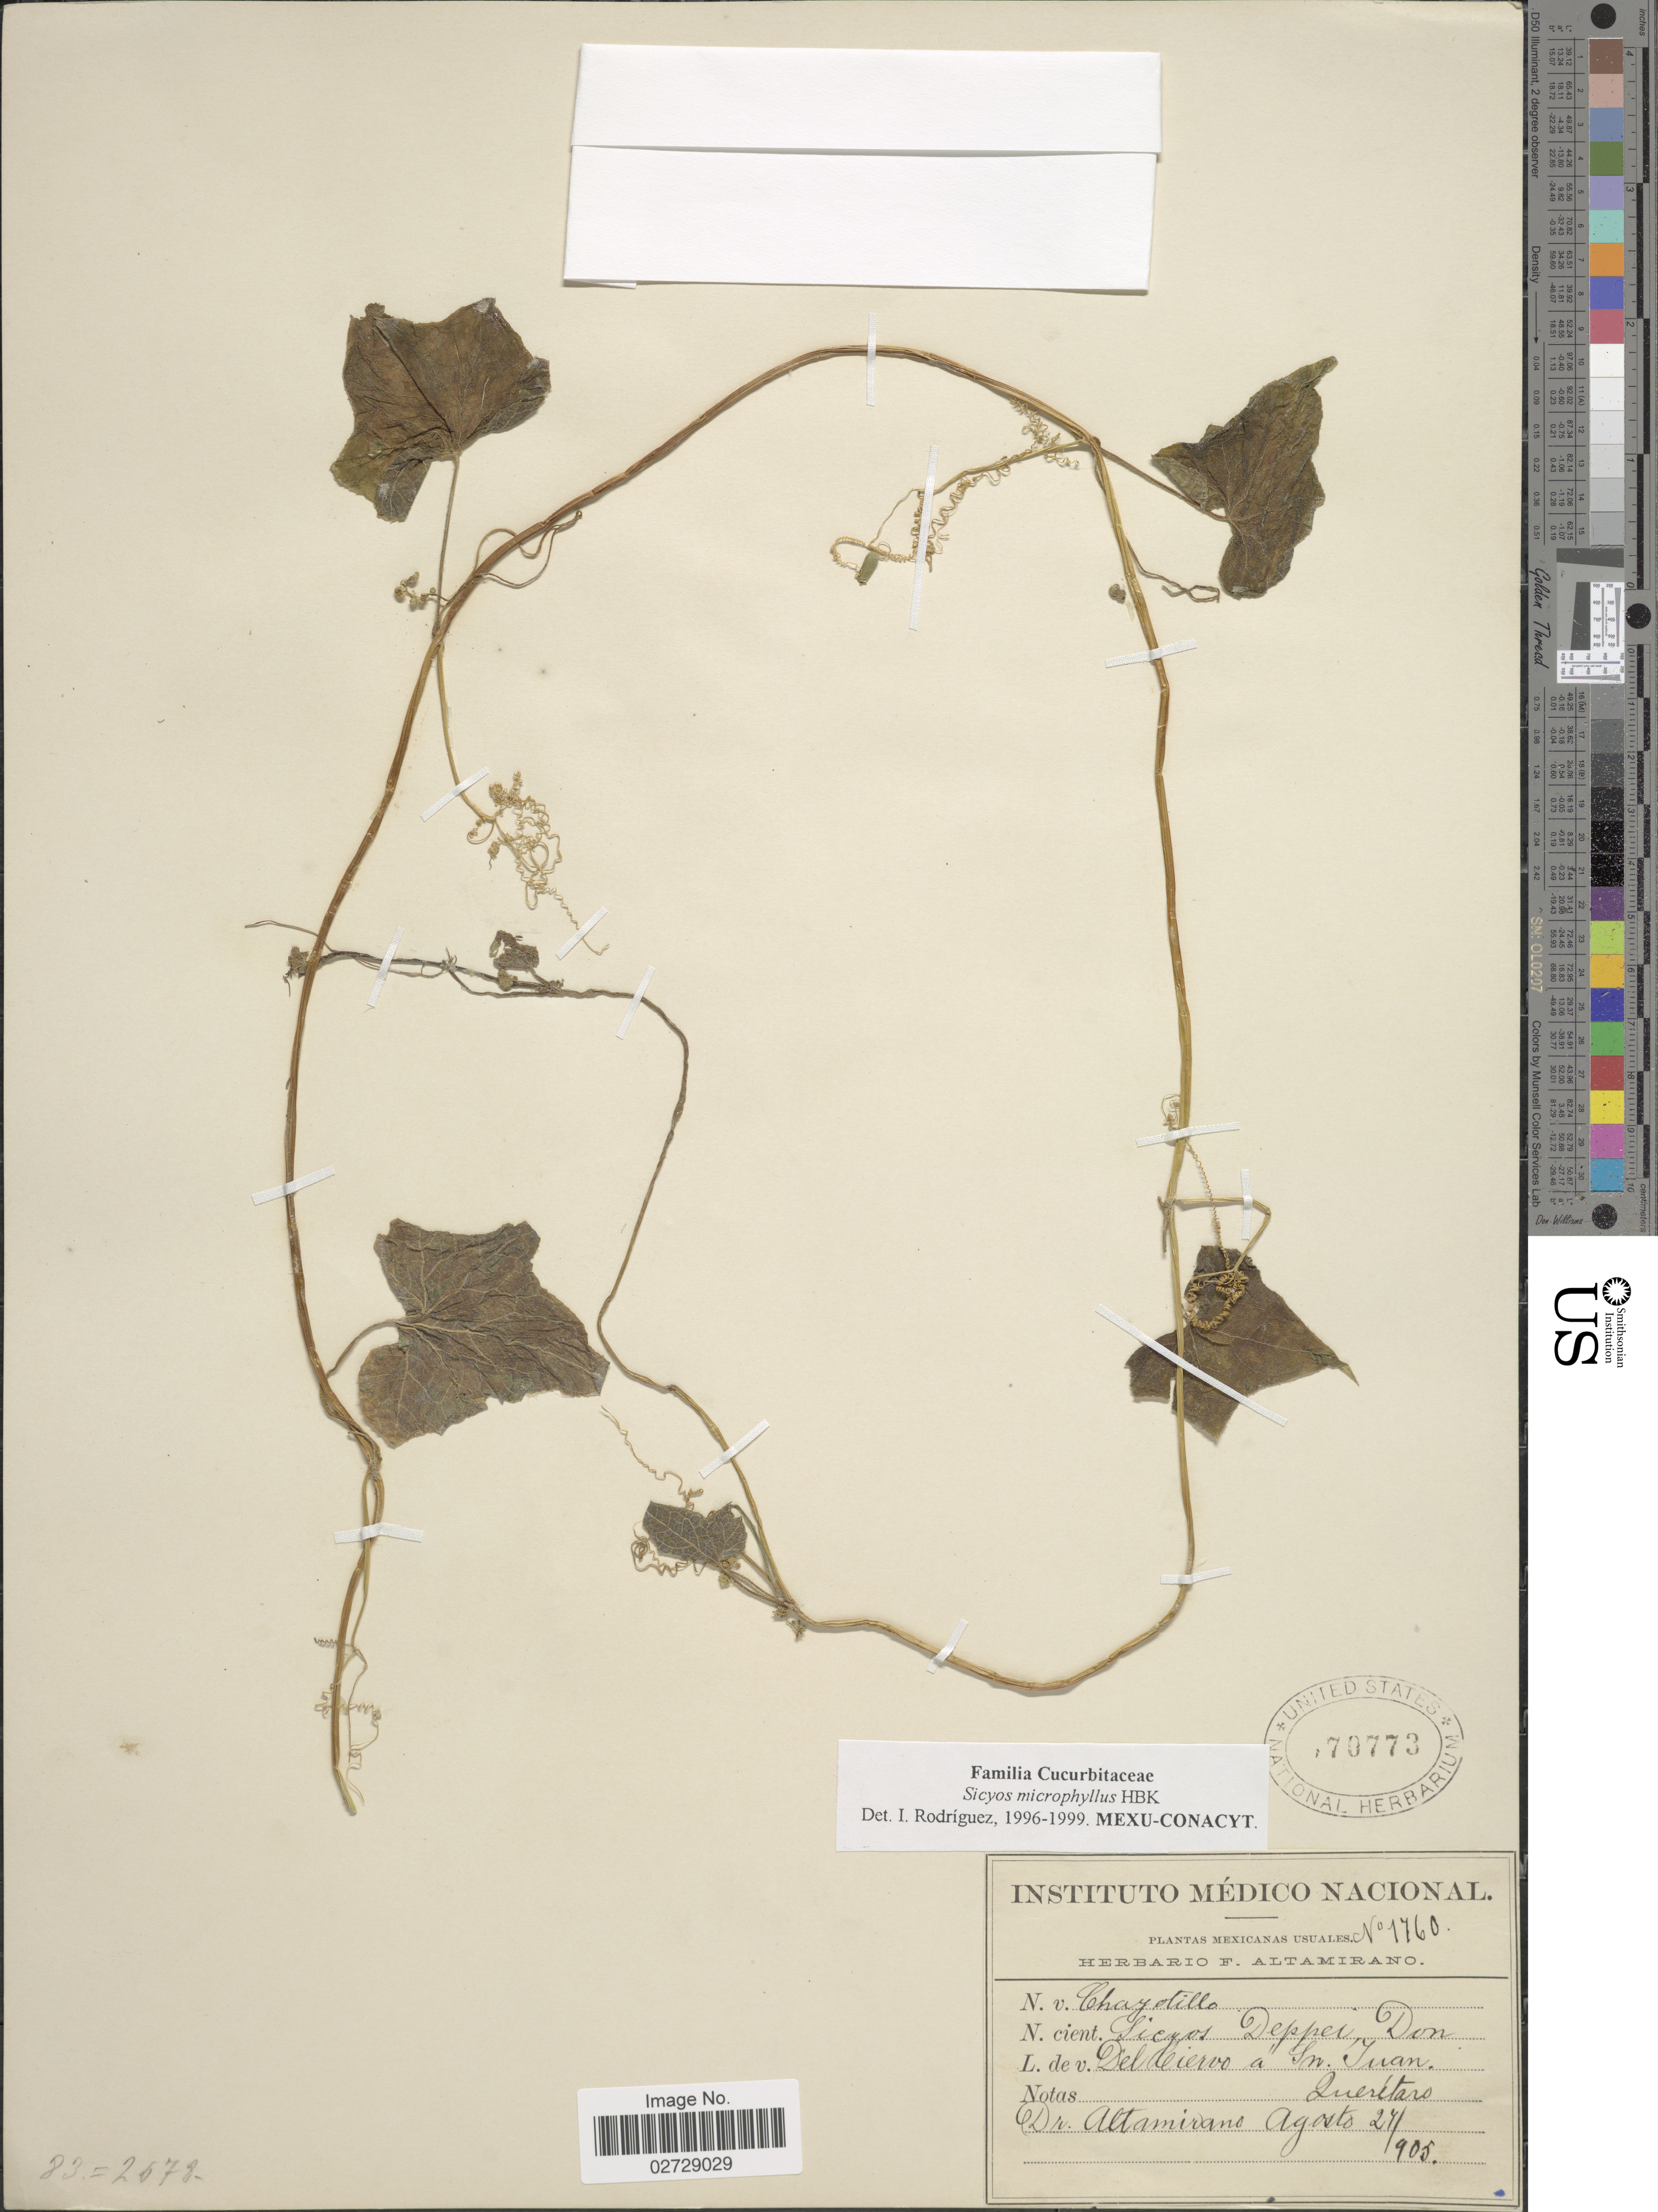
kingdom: Plantae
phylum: Tracheophyta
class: Magnoliopsida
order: Cucurbitales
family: Cucurbitaceae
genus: Sicyos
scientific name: Sicyos microphyllus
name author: Kunth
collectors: F. Altamirano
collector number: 1760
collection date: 1905-08-27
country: Mexico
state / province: Querétaro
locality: Del Ciervo a Sn Juan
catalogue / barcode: US 70773